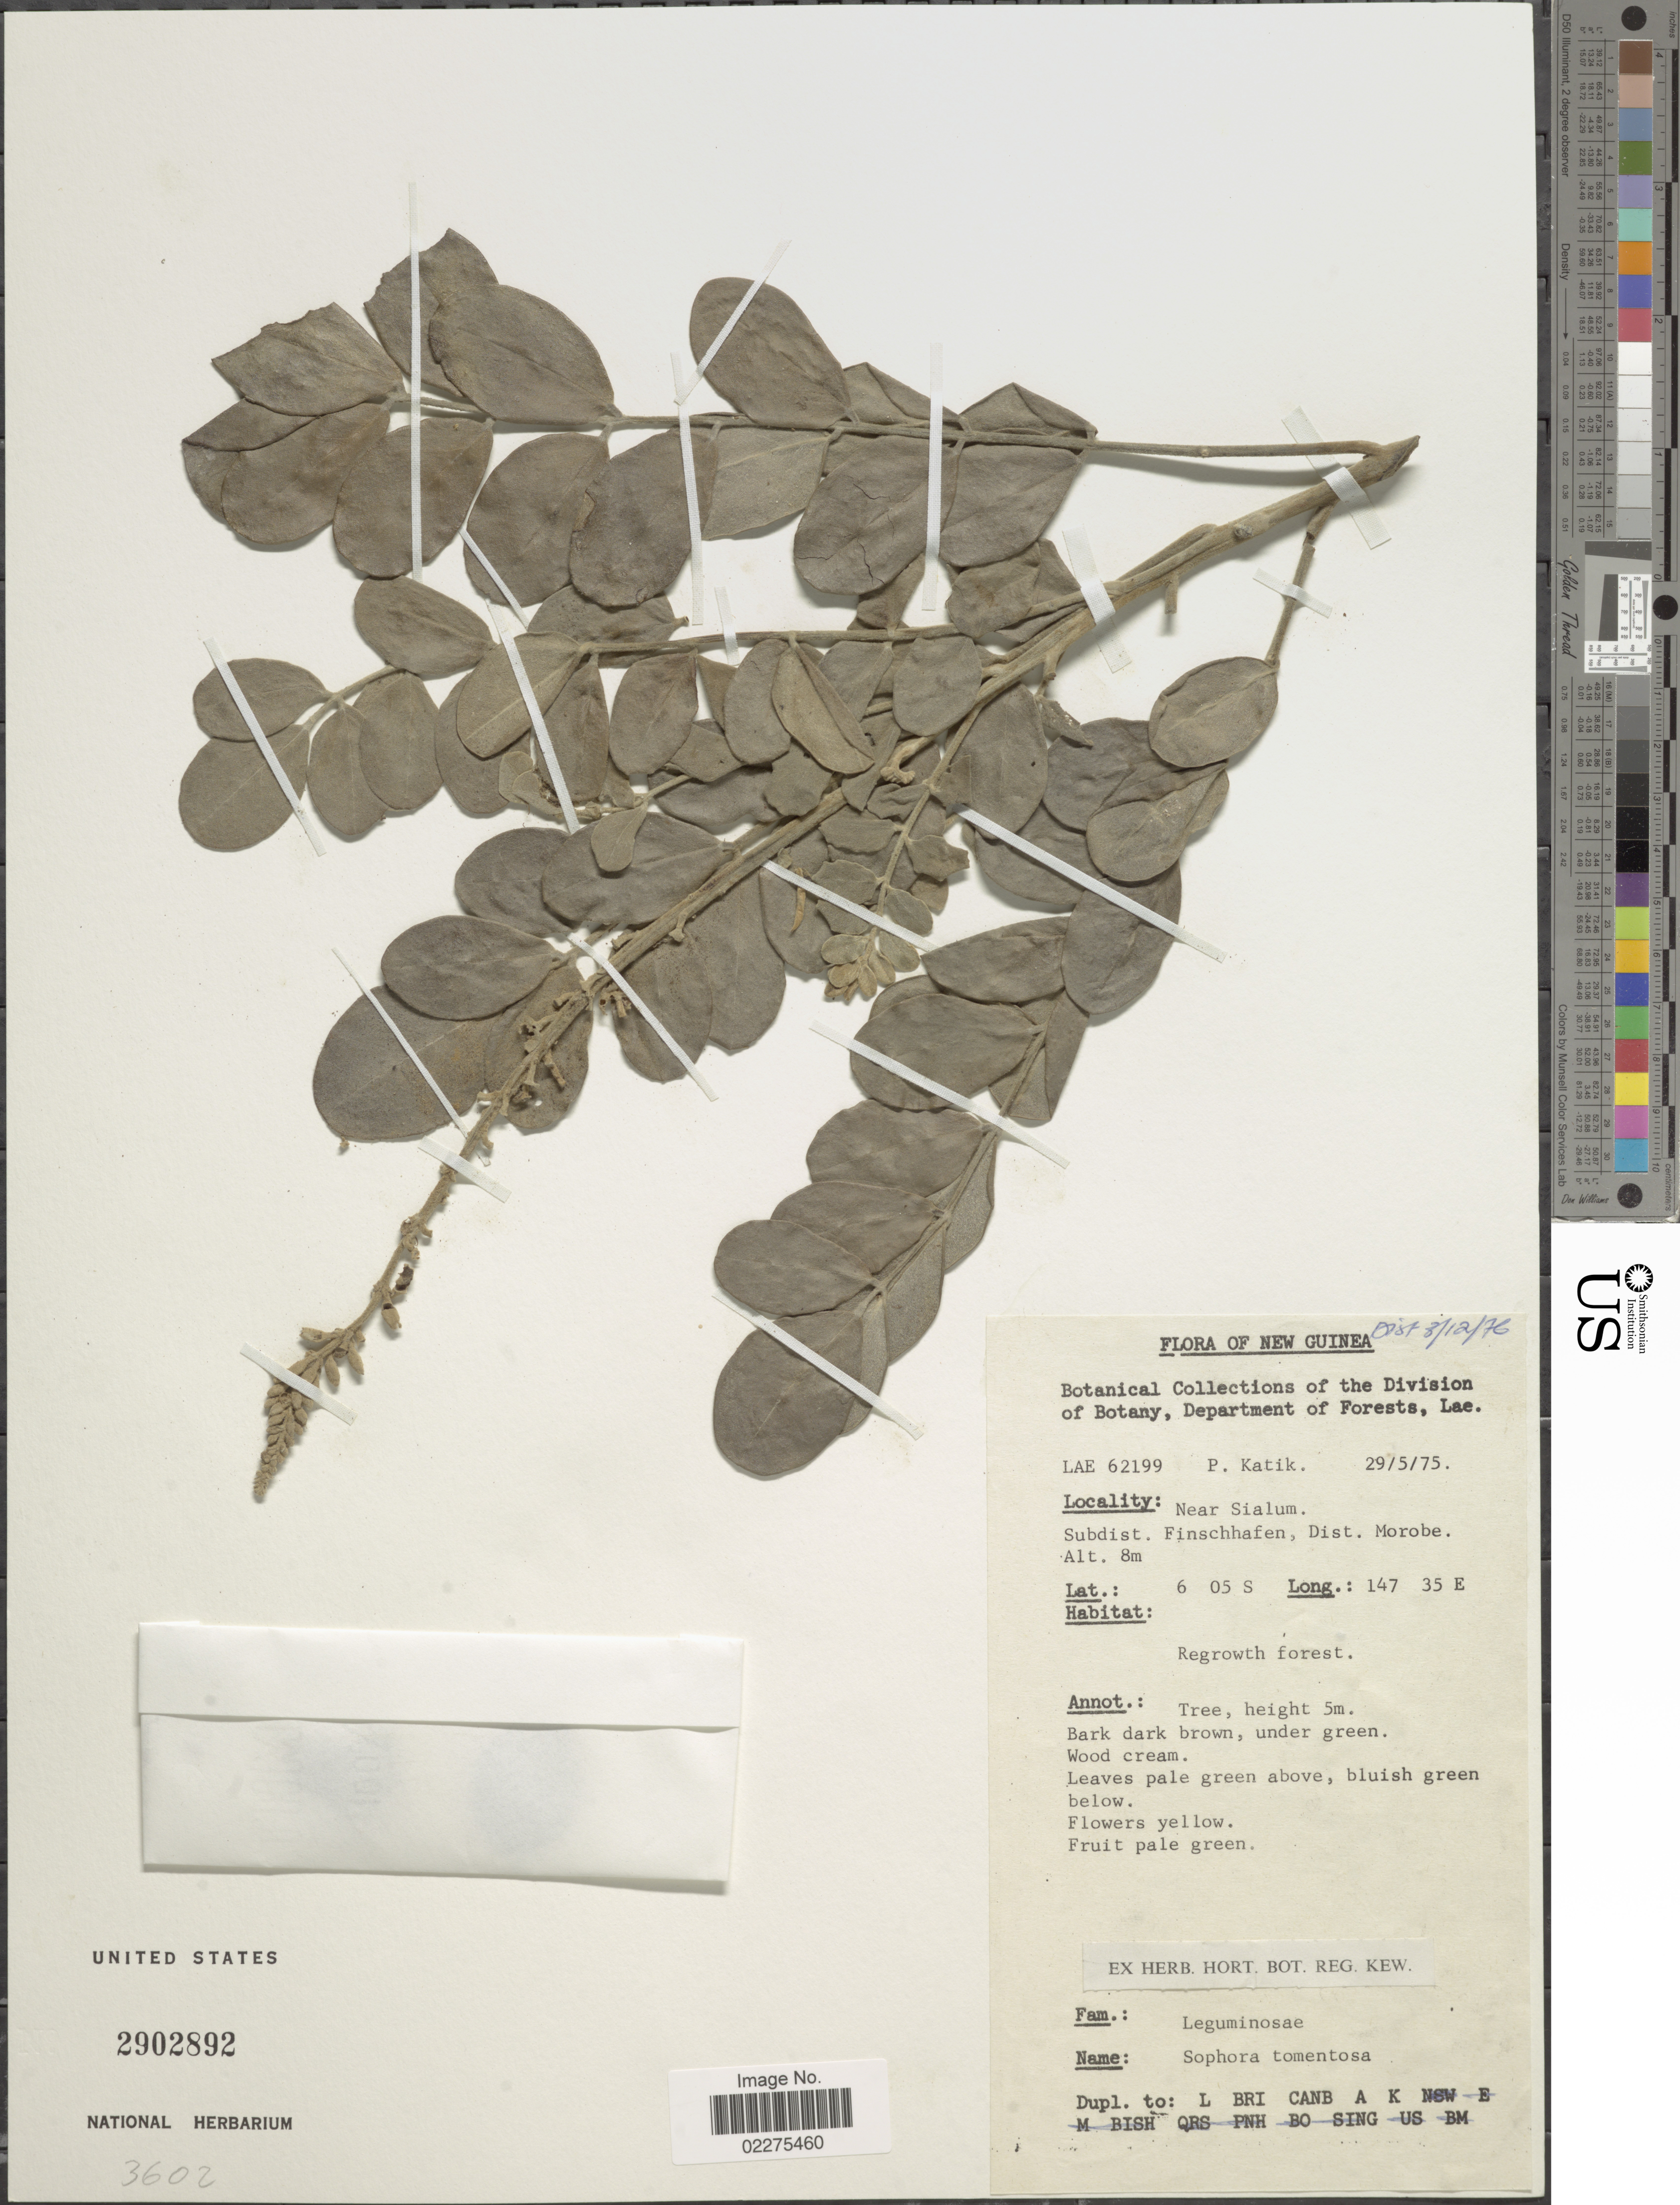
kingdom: Plantae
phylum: Tracheophyta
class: Magnoliopsida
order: Fabales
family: Fabaceae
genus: Sophora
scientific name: Sophora tomentosa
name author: L.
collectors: P. Katik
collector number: LAE 62199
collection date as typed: Transcribed d/m/y: 29/5/75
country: Papua New Guinea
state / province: Morobe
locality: New Guinea. Near Sialum. Subdist. Finschhafen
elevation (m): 8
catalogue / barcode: US 2902892